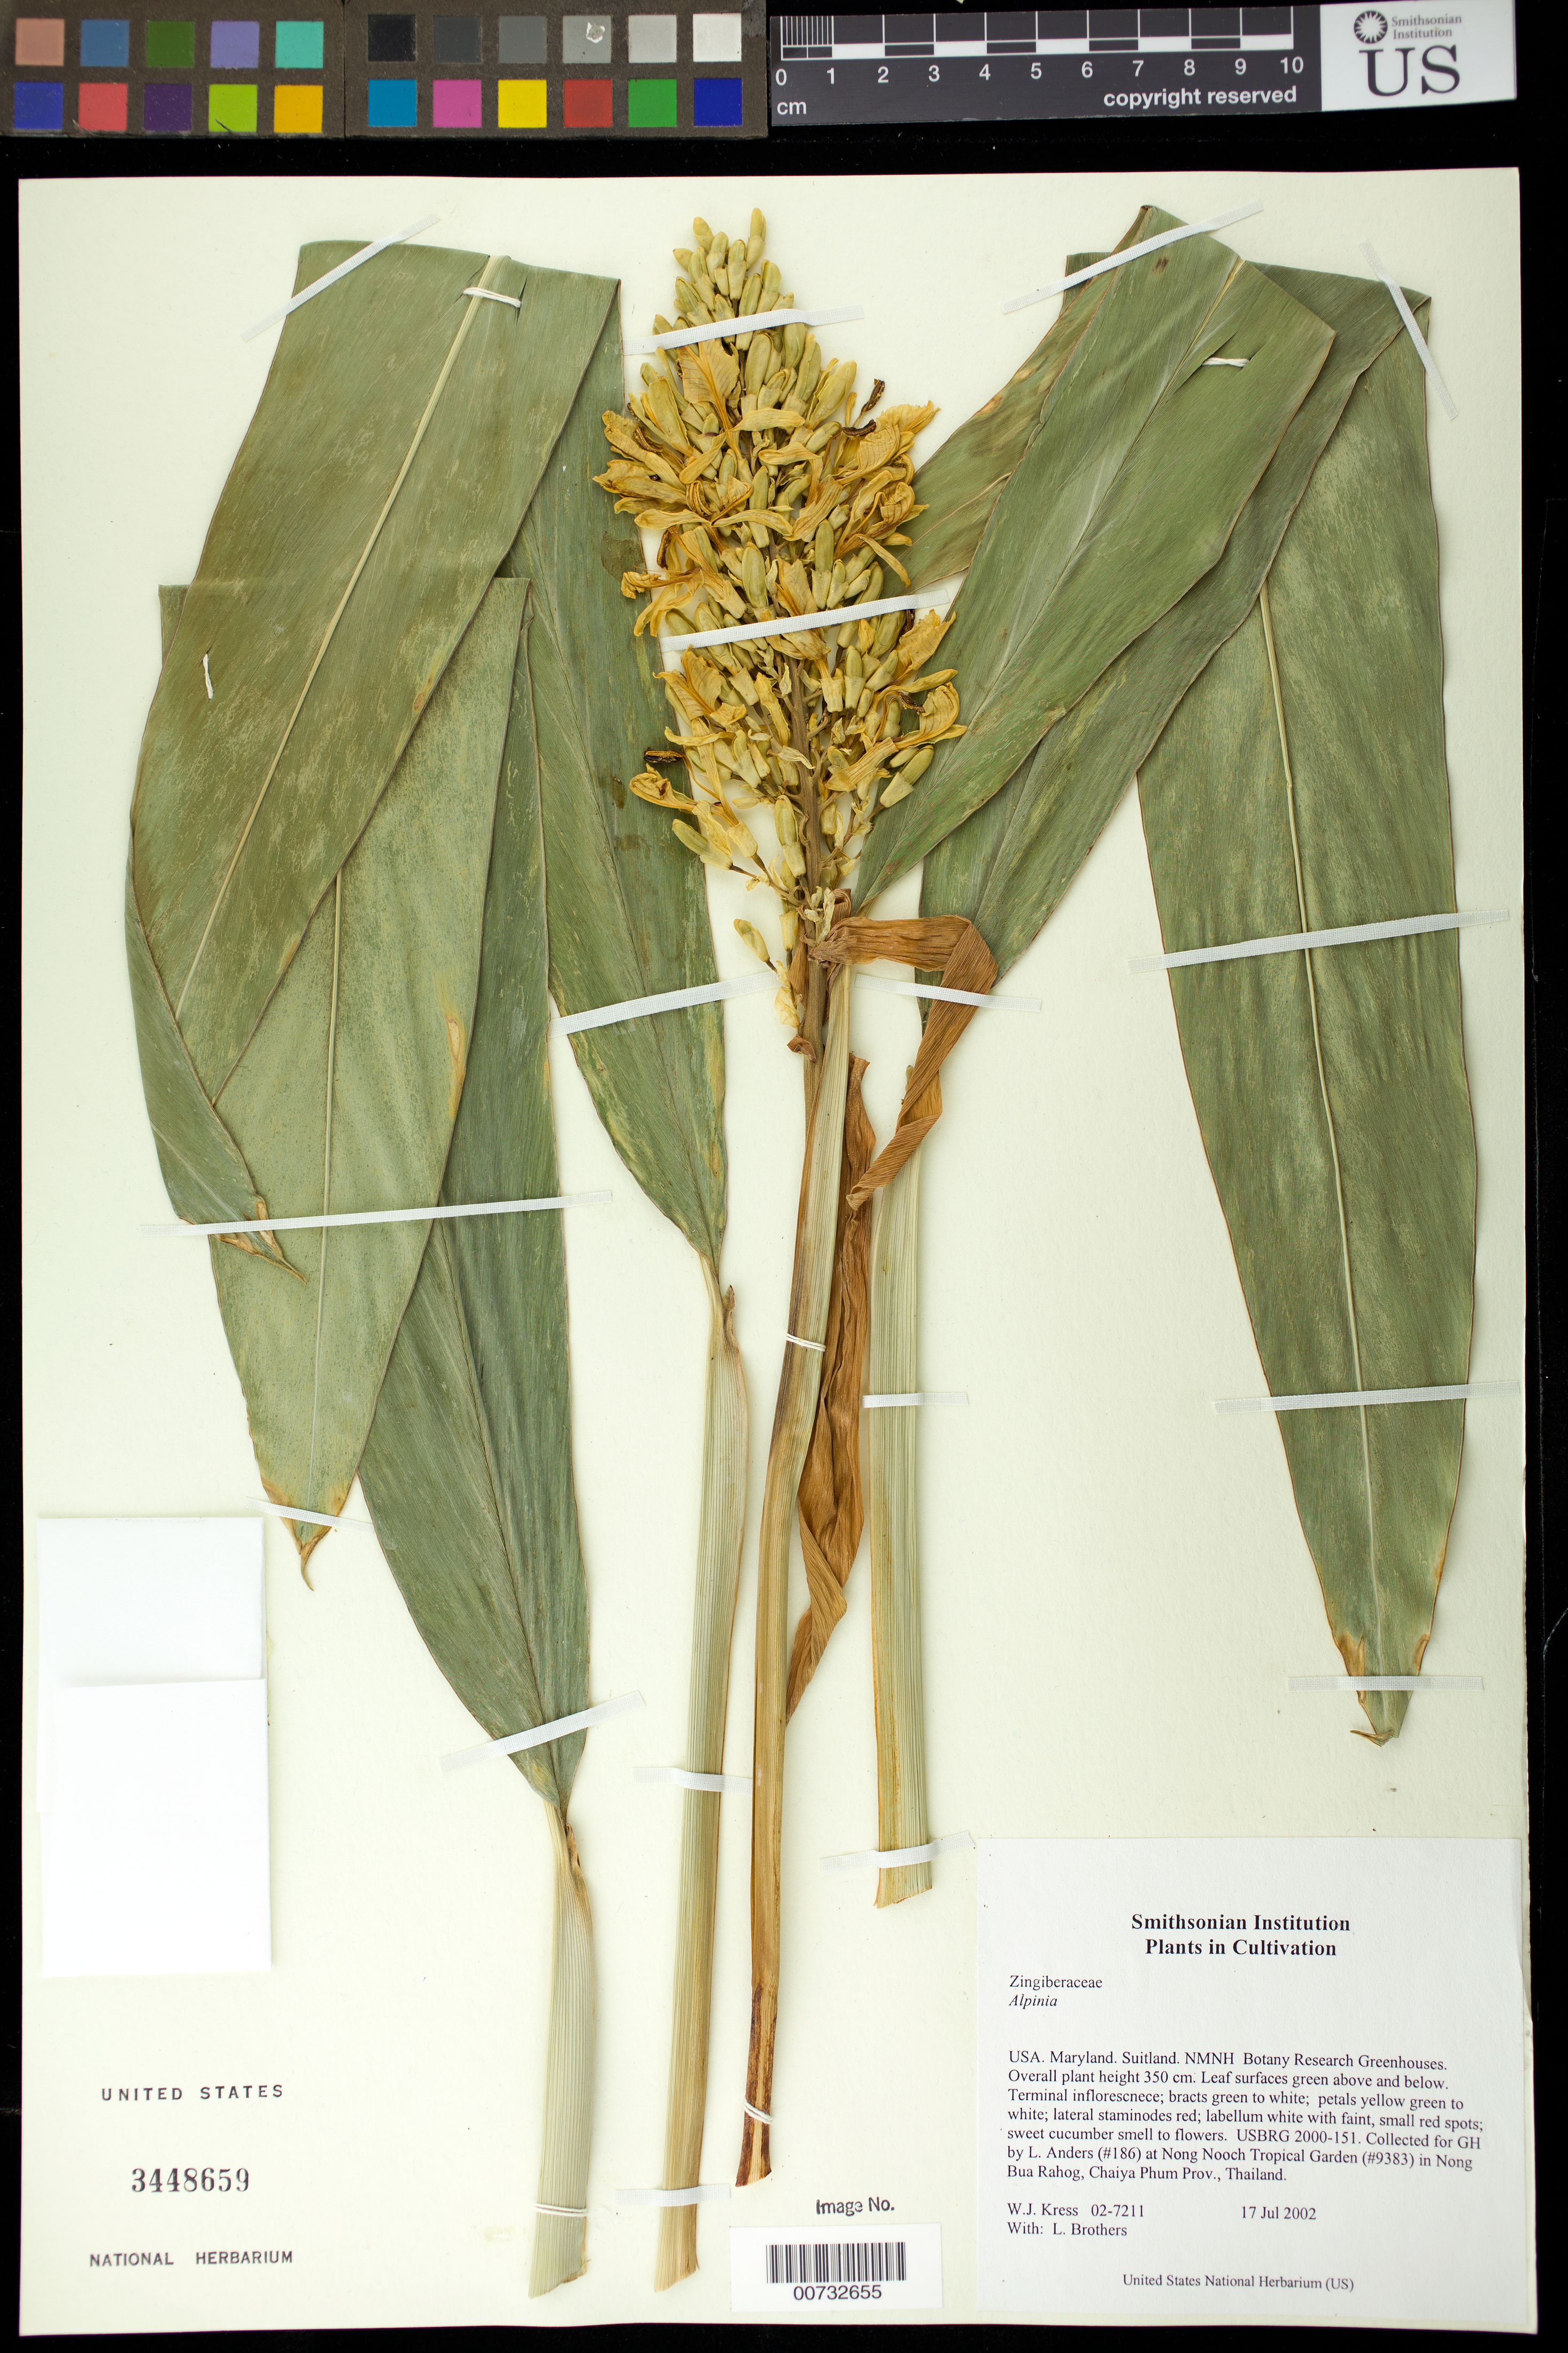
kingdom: Plantae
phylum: Tracheophyta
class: Liliopsida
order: Zingiberales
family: Zingiberaceae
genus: Alpinia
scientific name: Alpinia galanga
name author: (L.) Willd.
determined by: Newman, M. F.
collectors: W. J. Kress & L. E. Brothers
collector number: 02-7211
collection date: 2002-07-17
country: United States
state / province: Maryland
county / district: Prince George's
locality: NMNH Botany Research Greenhouses. Suitland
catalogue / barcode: US 3448659